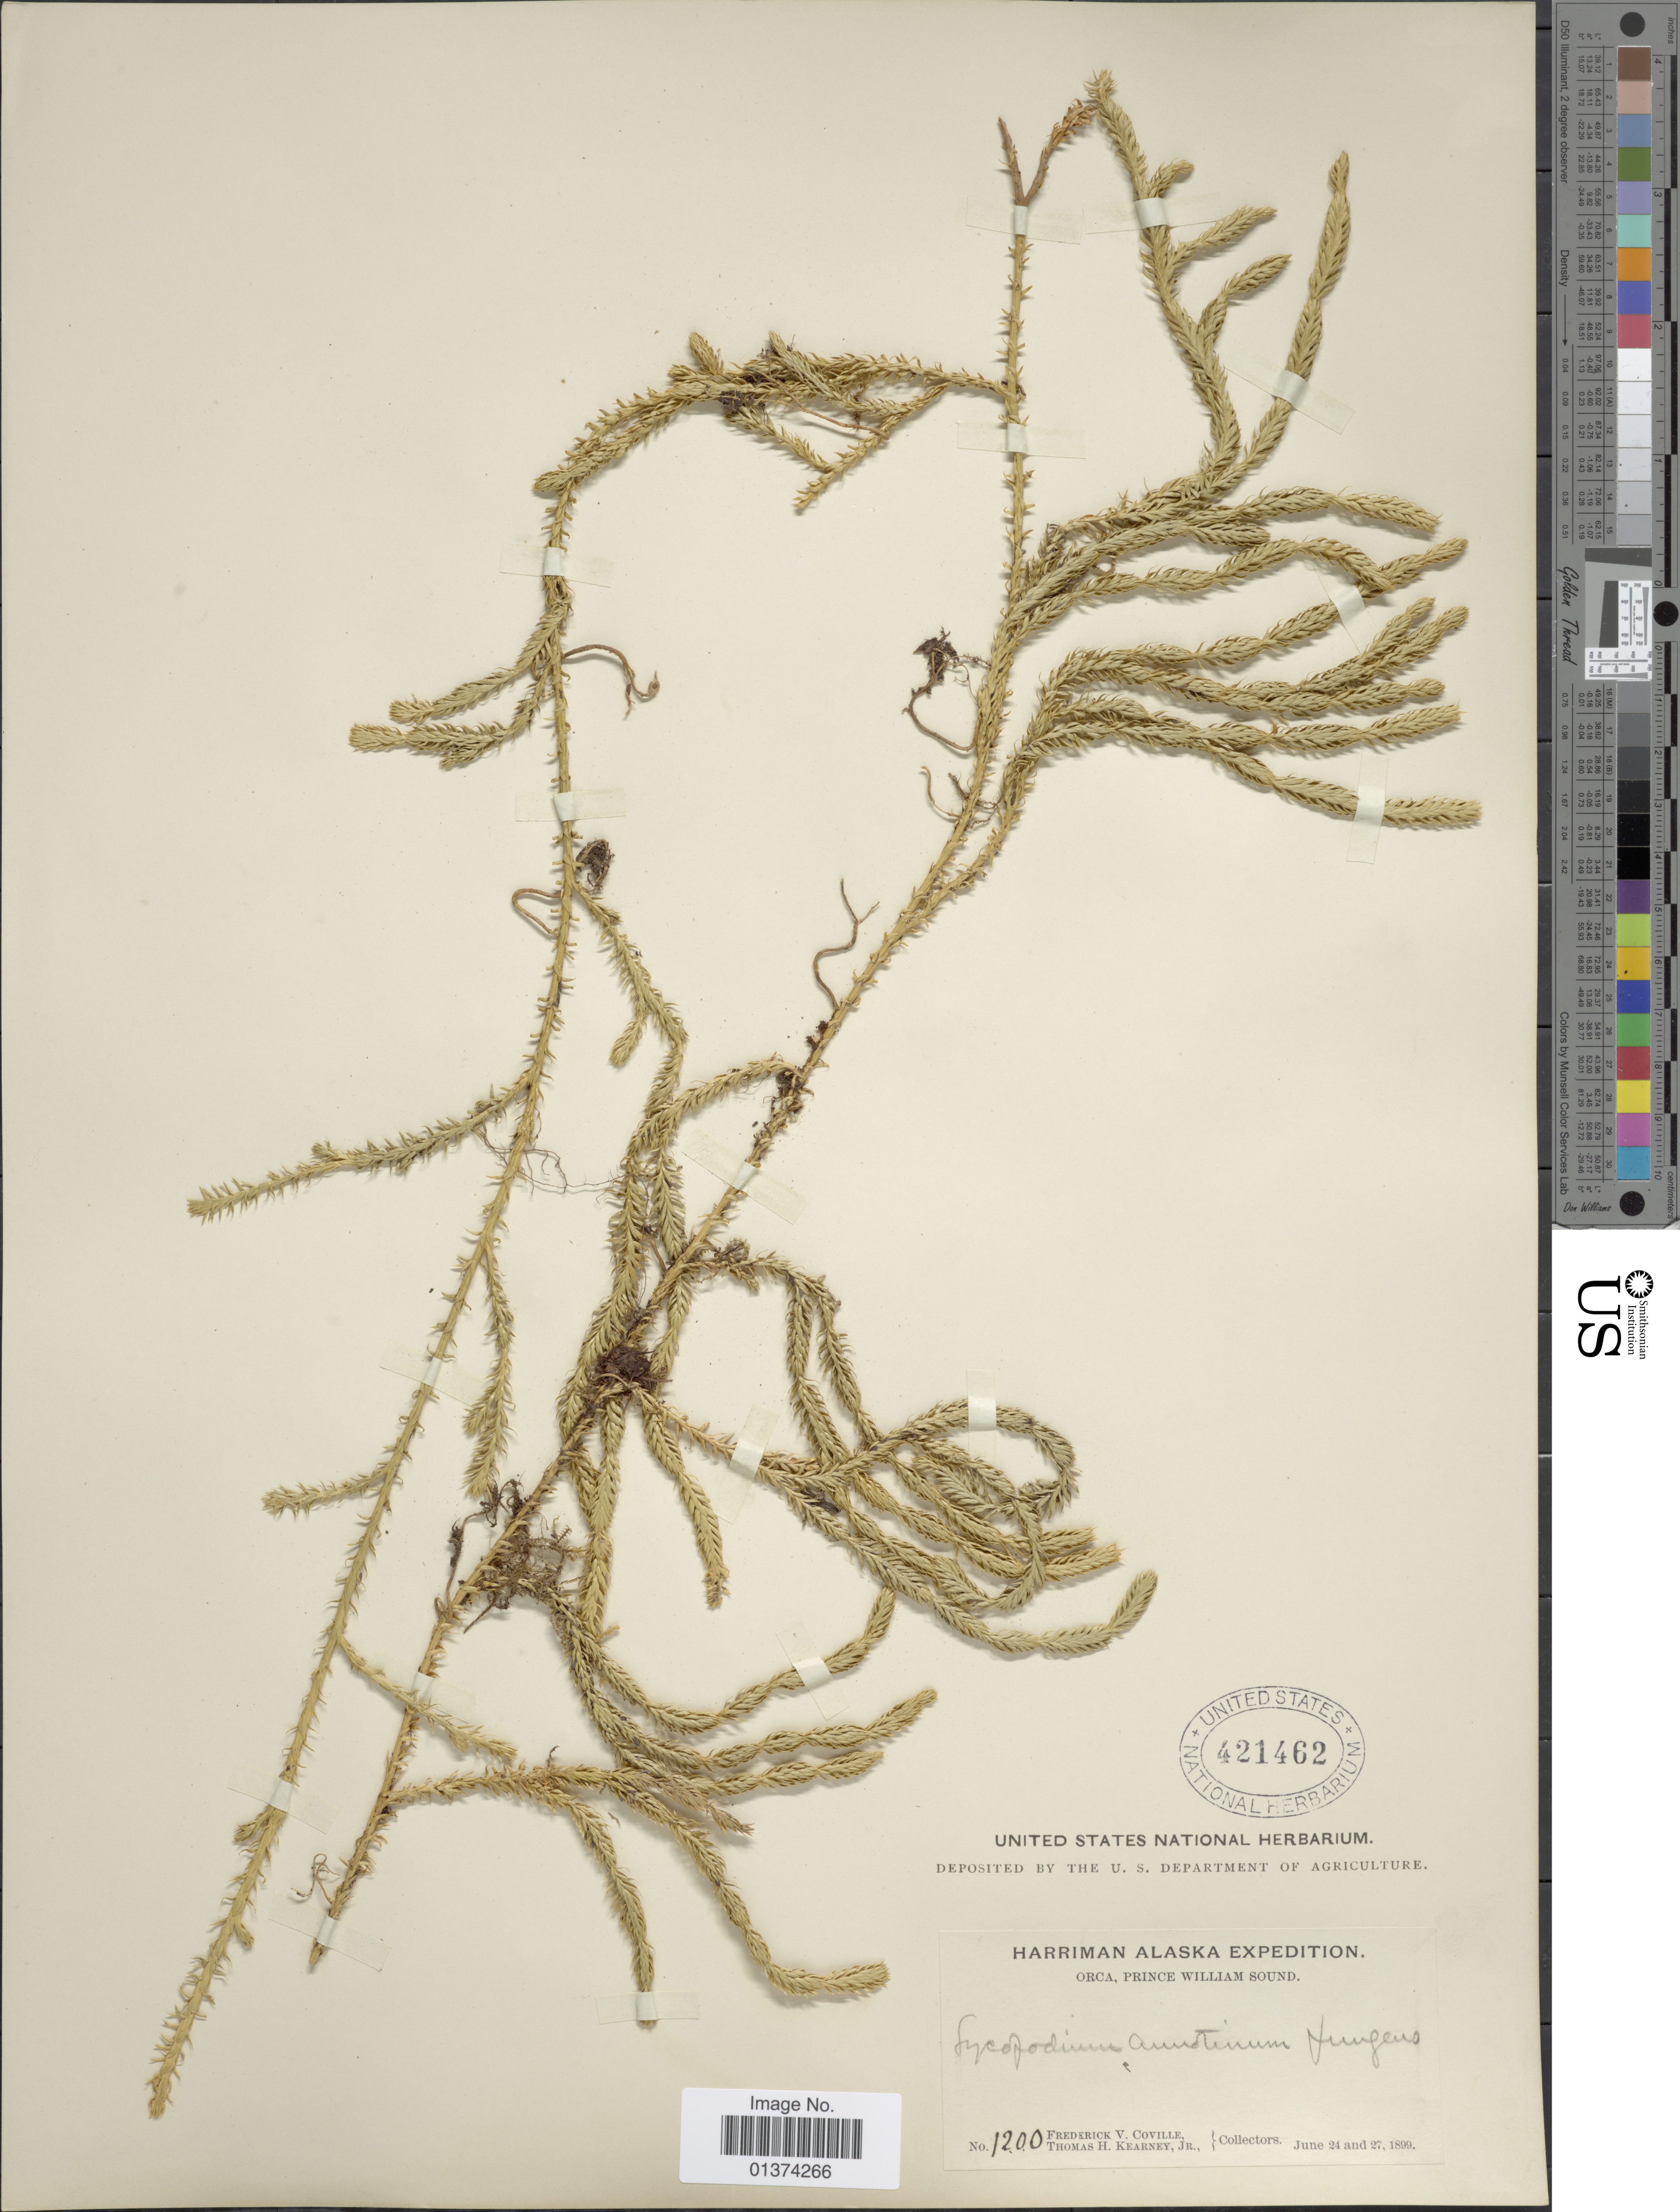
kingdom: Plantae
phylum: Tracheophyta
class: Lycopodiopsida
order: Lycopodiales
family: Lycopodiaceae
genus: Spinulum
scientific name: Spinulum annotinum subsp. annotinum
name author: (L.) A. Haines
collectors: F. V. Coville & T. H. Kearney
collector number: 1200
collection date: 1899-06-24/1899-06-27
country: United States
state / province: Alaska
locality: Orca, Prince William Sound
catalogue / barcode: US 421462